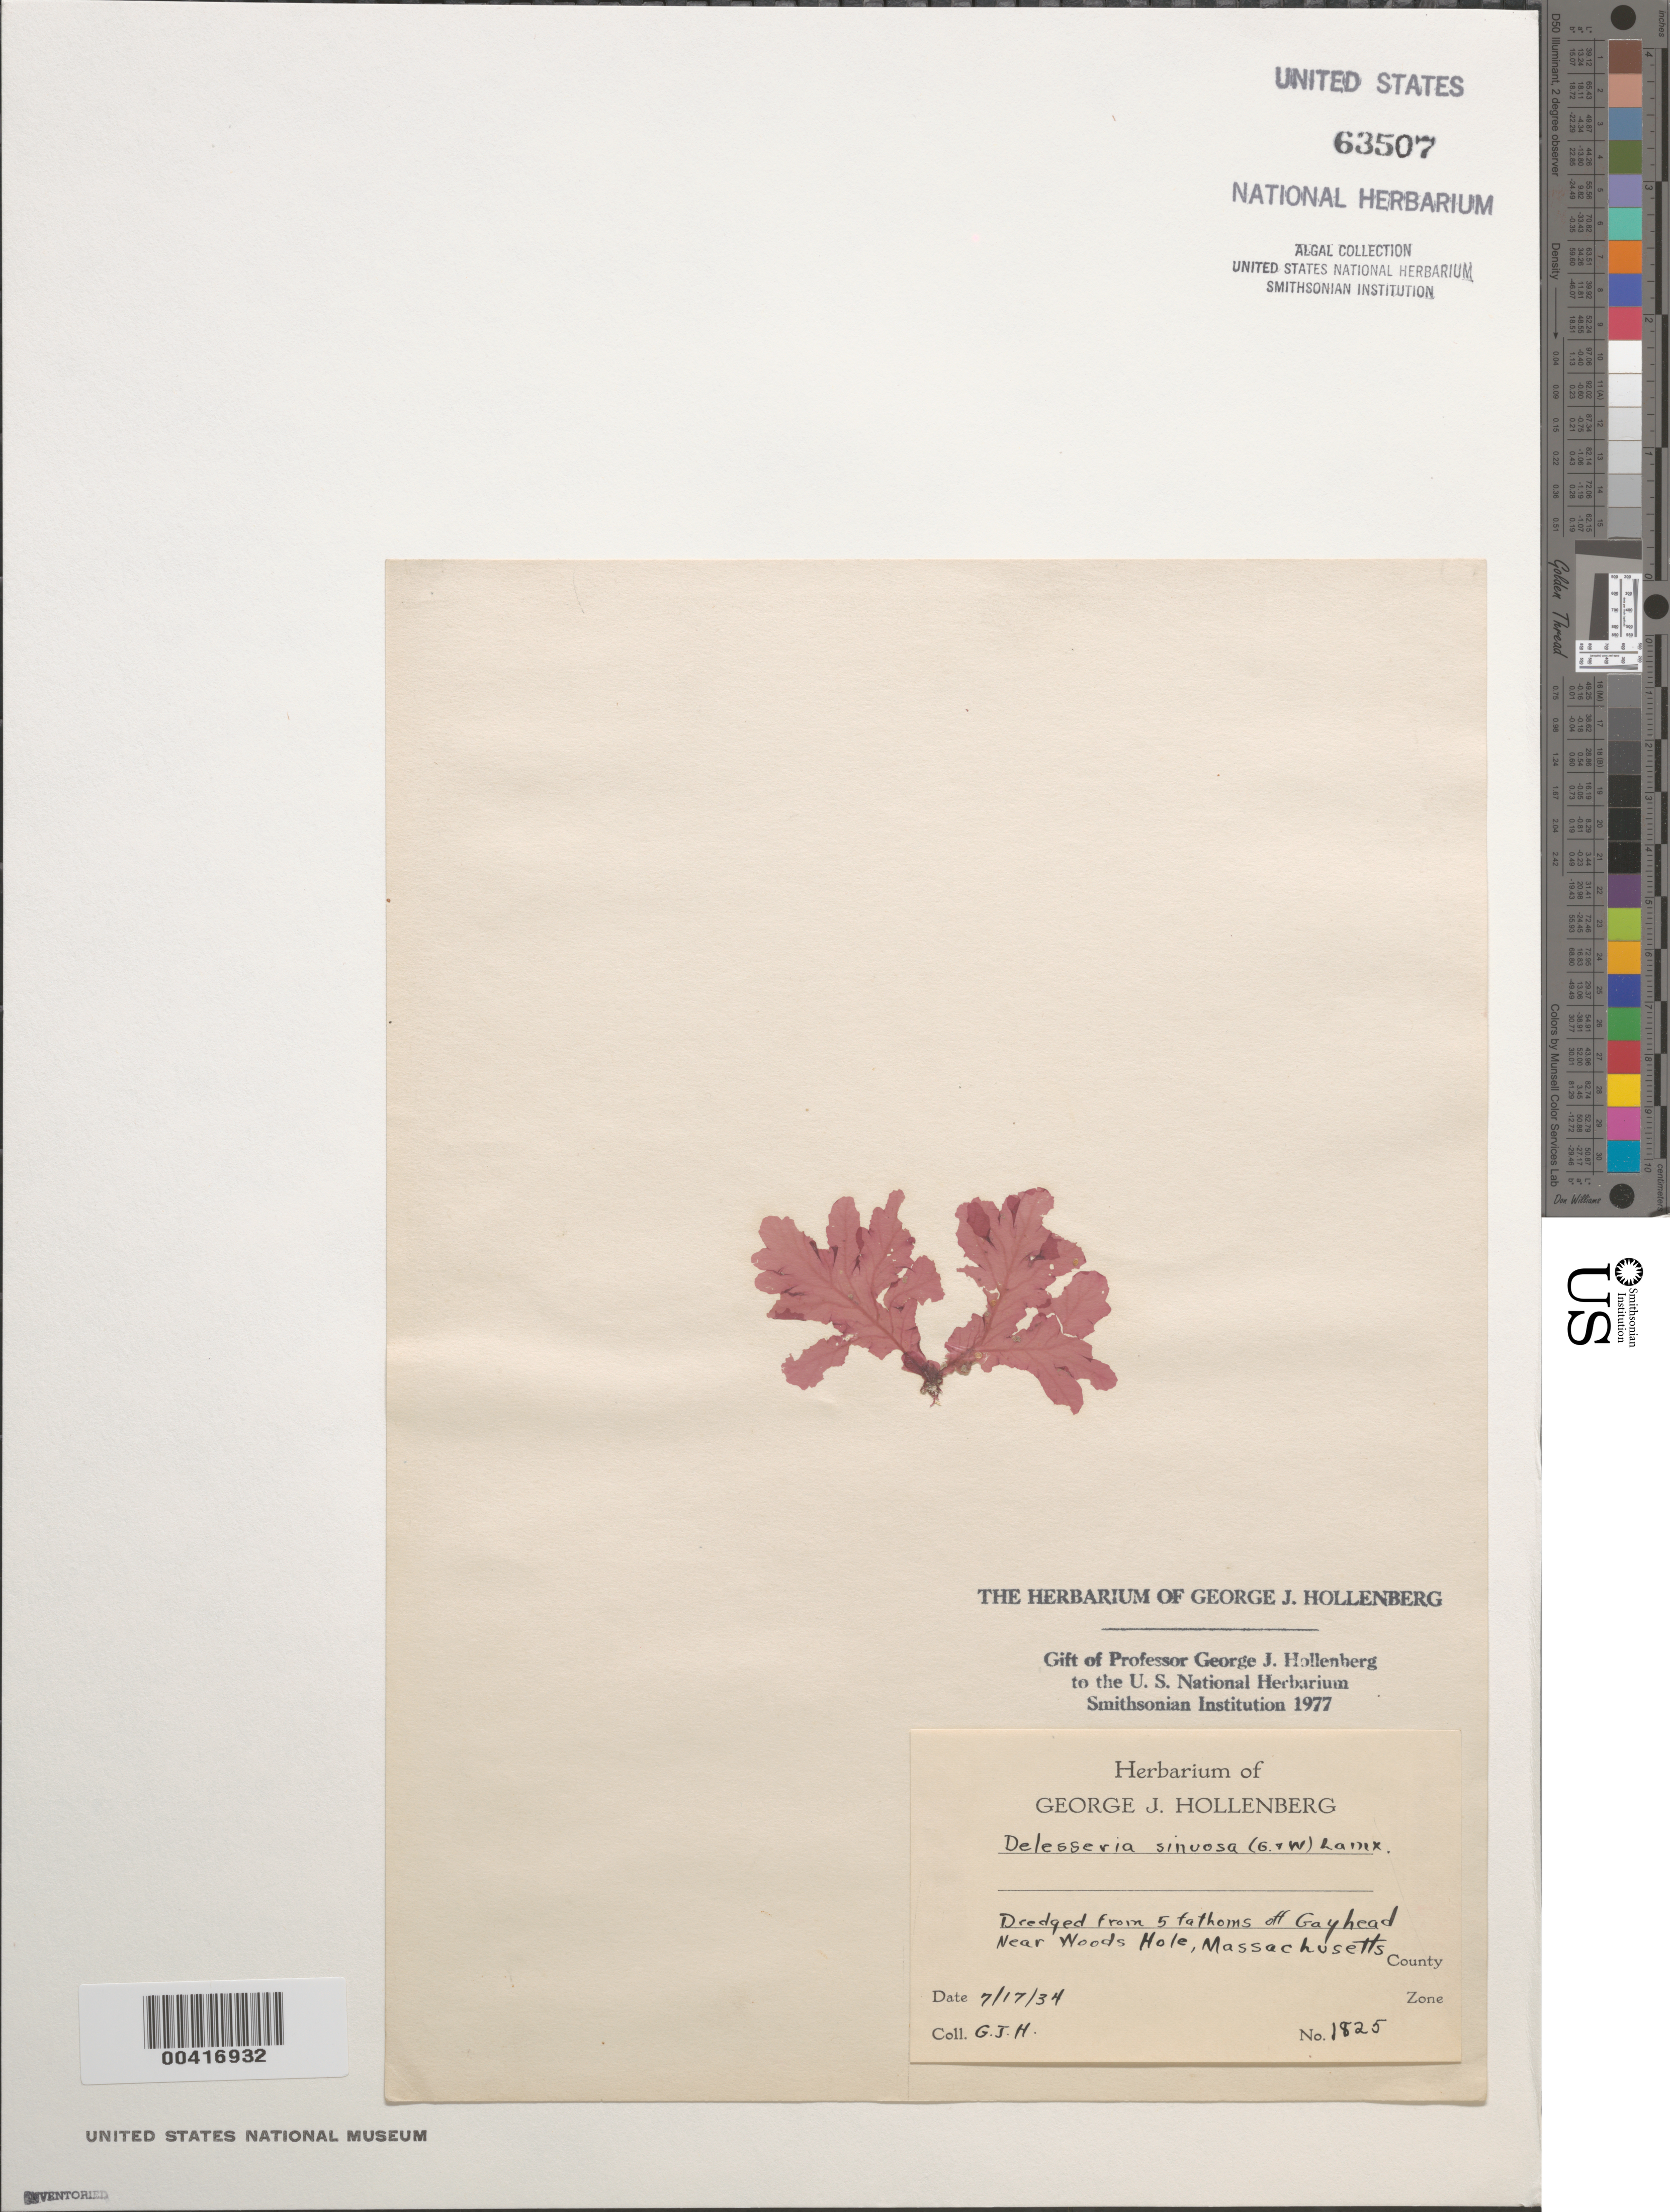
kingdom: Plantae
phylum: Rhodophyta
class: Florideophyceae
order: Ceramiales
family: Delesseriaceae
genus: Phycodrys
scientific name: Phycodrys rubens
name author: (L.) Batters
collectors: G. Hollenberg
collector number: GJH 1825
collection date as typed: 17 Jul 1934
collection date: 1934-07-17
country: United States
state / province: Massachusetts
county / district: Dukes County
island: Martha's Vineyard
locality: Off Gay Head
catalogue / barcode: US 63507